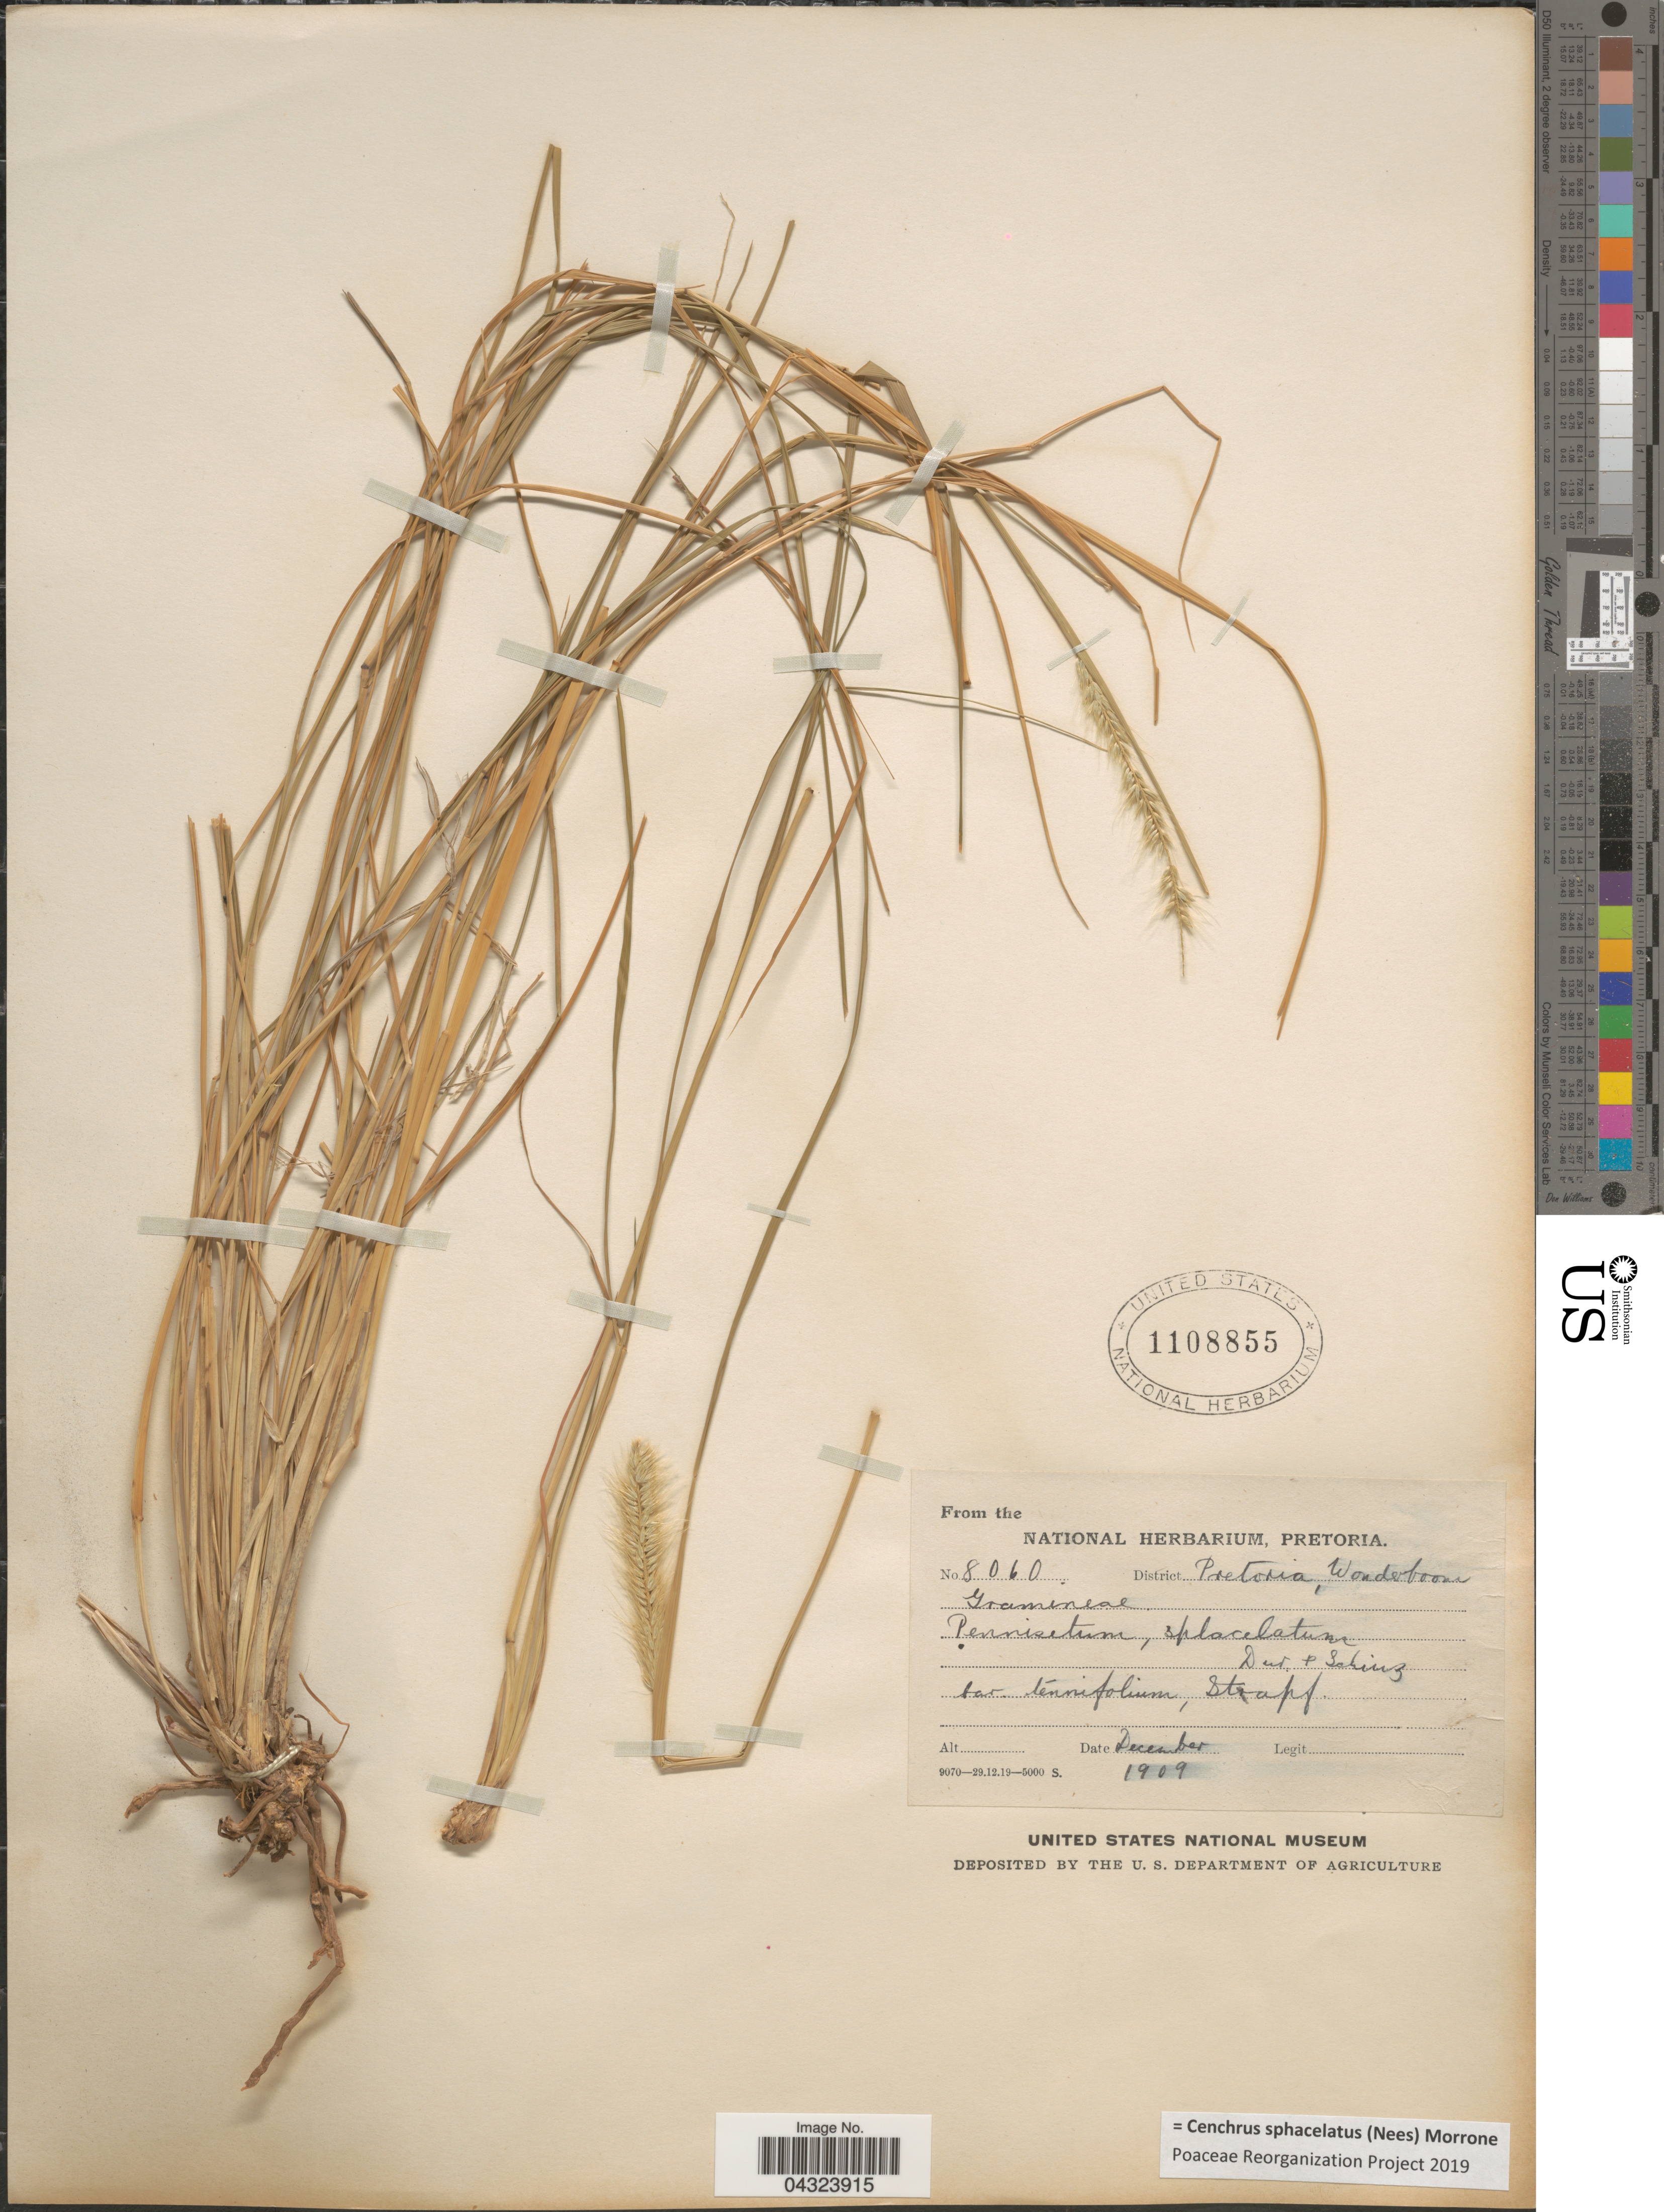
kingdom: Plantae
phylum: Tracheophyta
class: Liliopsida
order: Poales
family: Poaceae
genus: Cenchrus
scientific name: Cenchrus sphacelatus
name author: (Nees) Morrone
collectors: National Herbarium Pretoria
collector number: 8060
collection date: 1909-12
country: South Africa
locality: District Pretoria, Wonderboom.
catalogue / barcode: US 1108855